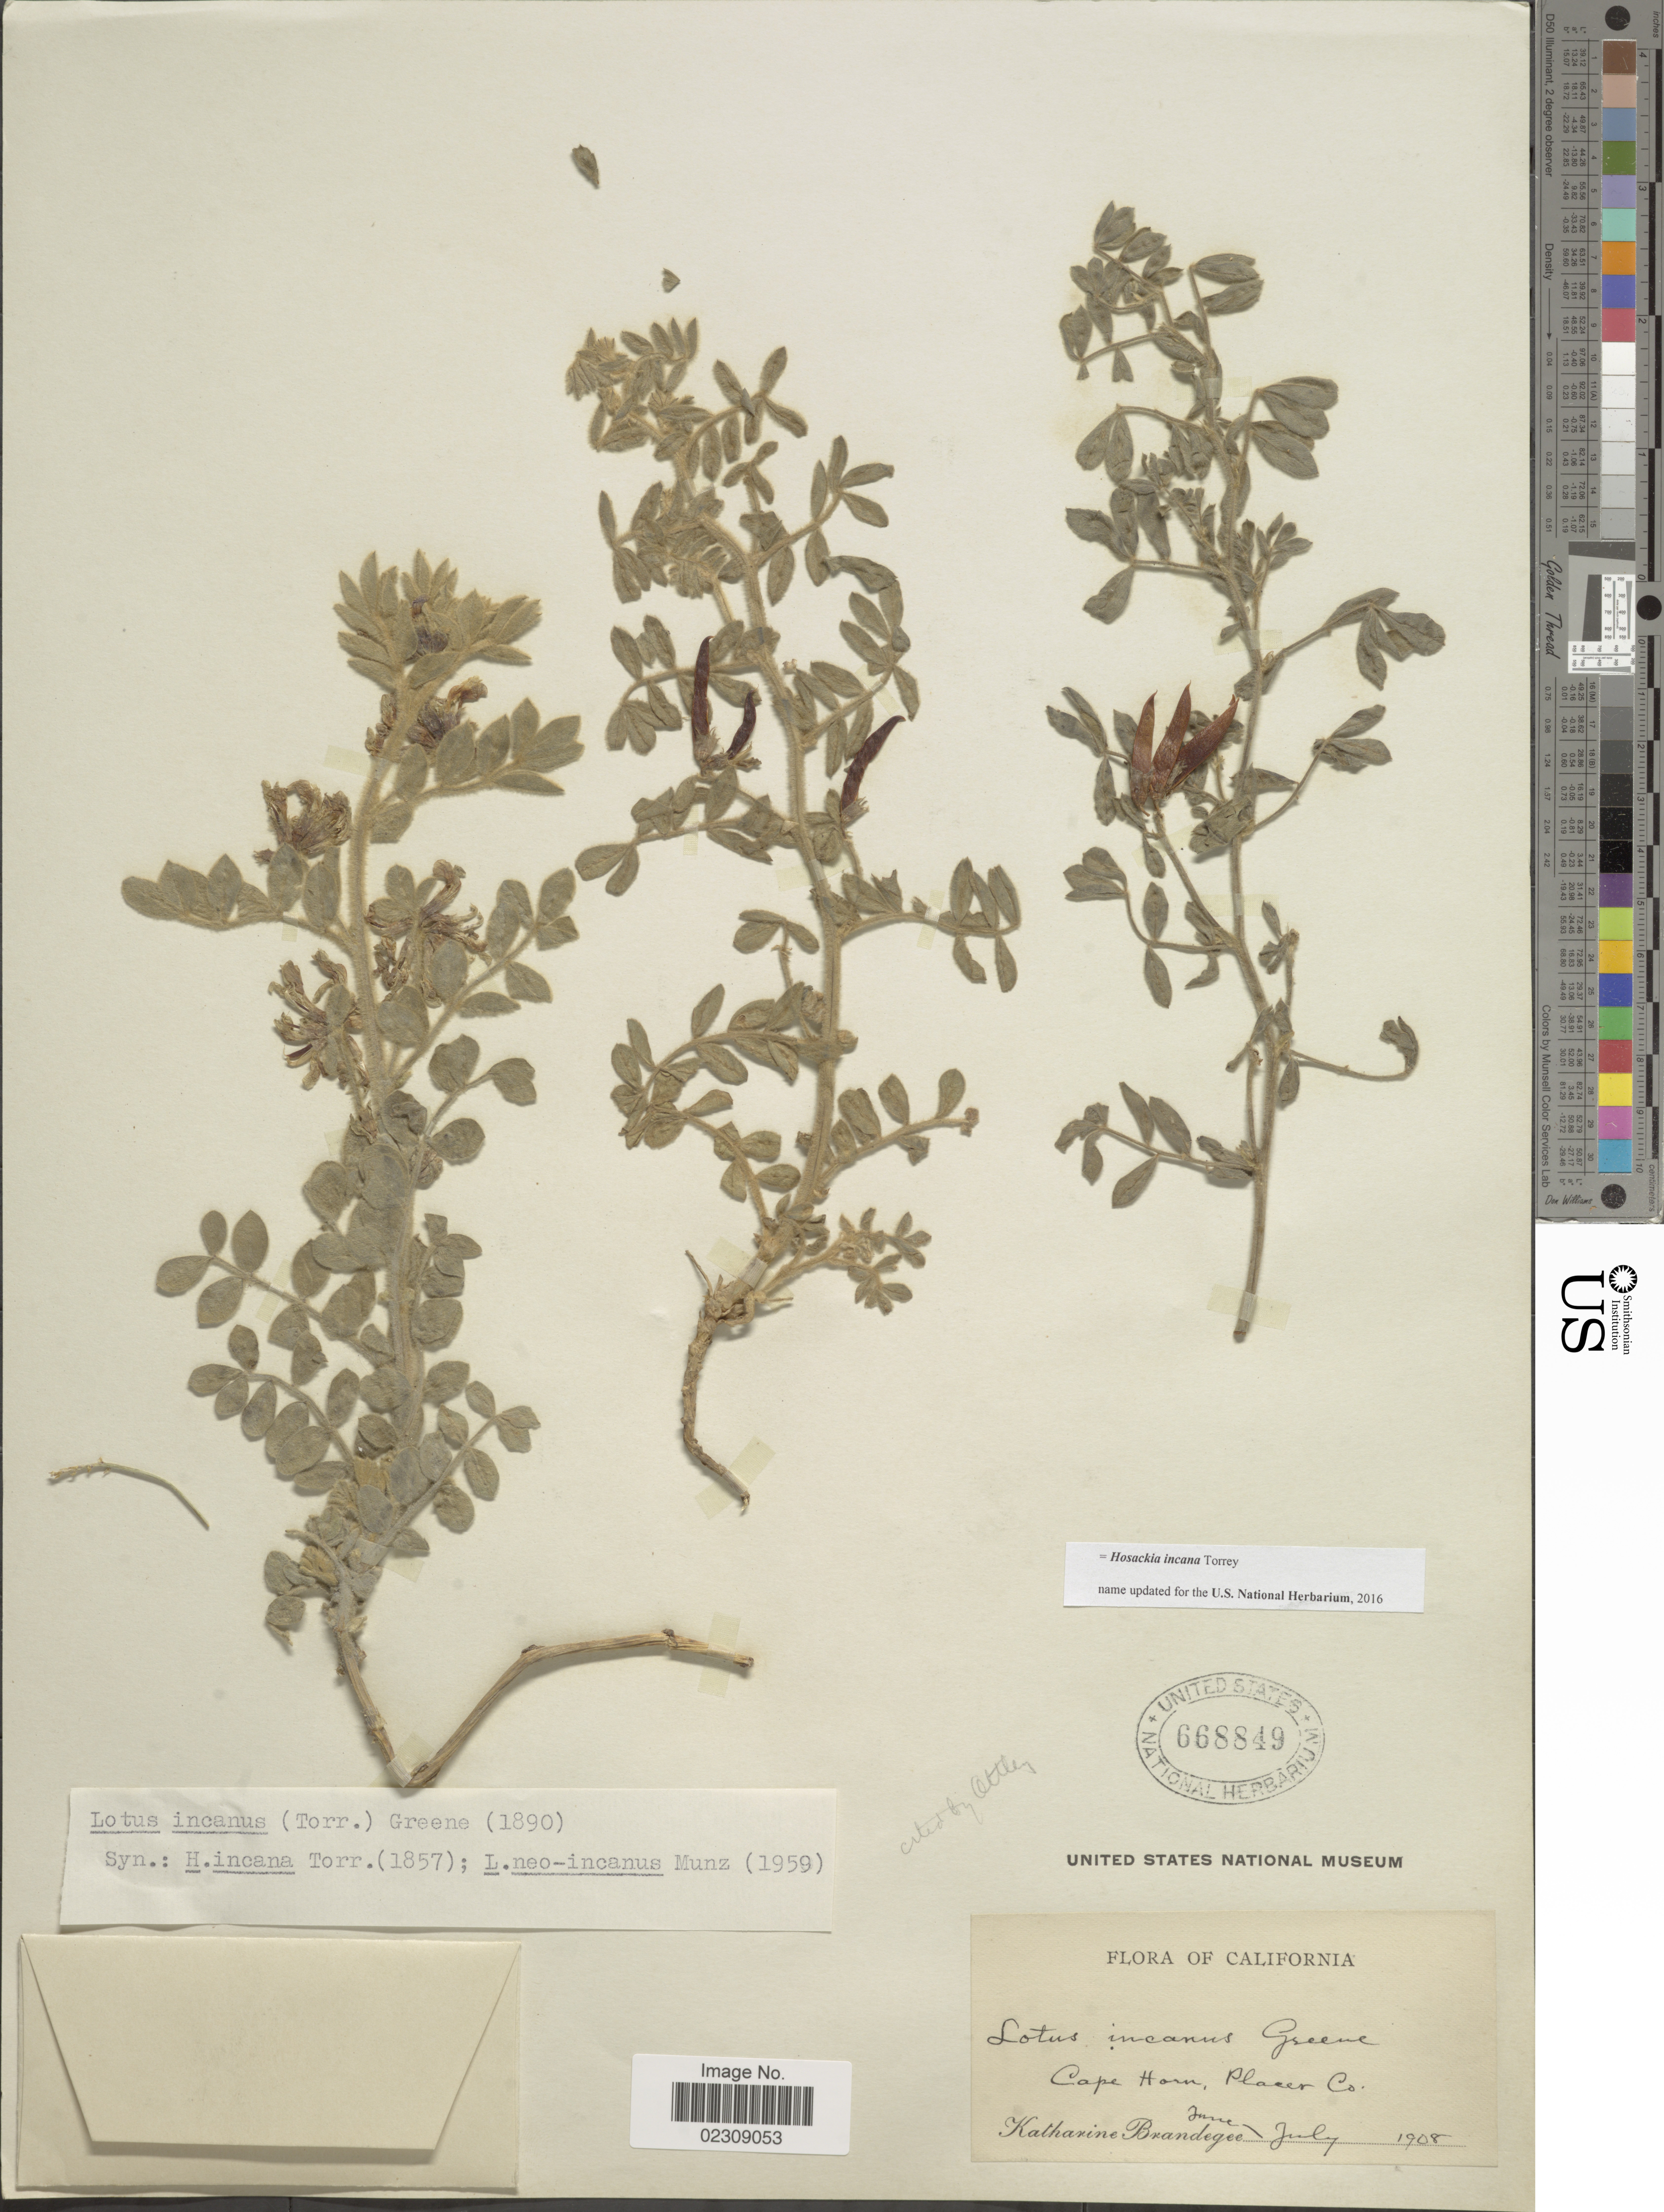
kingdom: Plantae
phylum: Tracheophyta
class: Magnoliopsida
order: Fabales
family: Fabaceae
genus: Hosackia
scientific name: Hosackia incana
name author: Torr.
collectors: M. K. Brandegee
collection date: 1908-06/1908-07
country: United States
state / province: California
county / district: Placer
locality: Cape Horn, Placer Co.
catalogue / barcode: US 668849